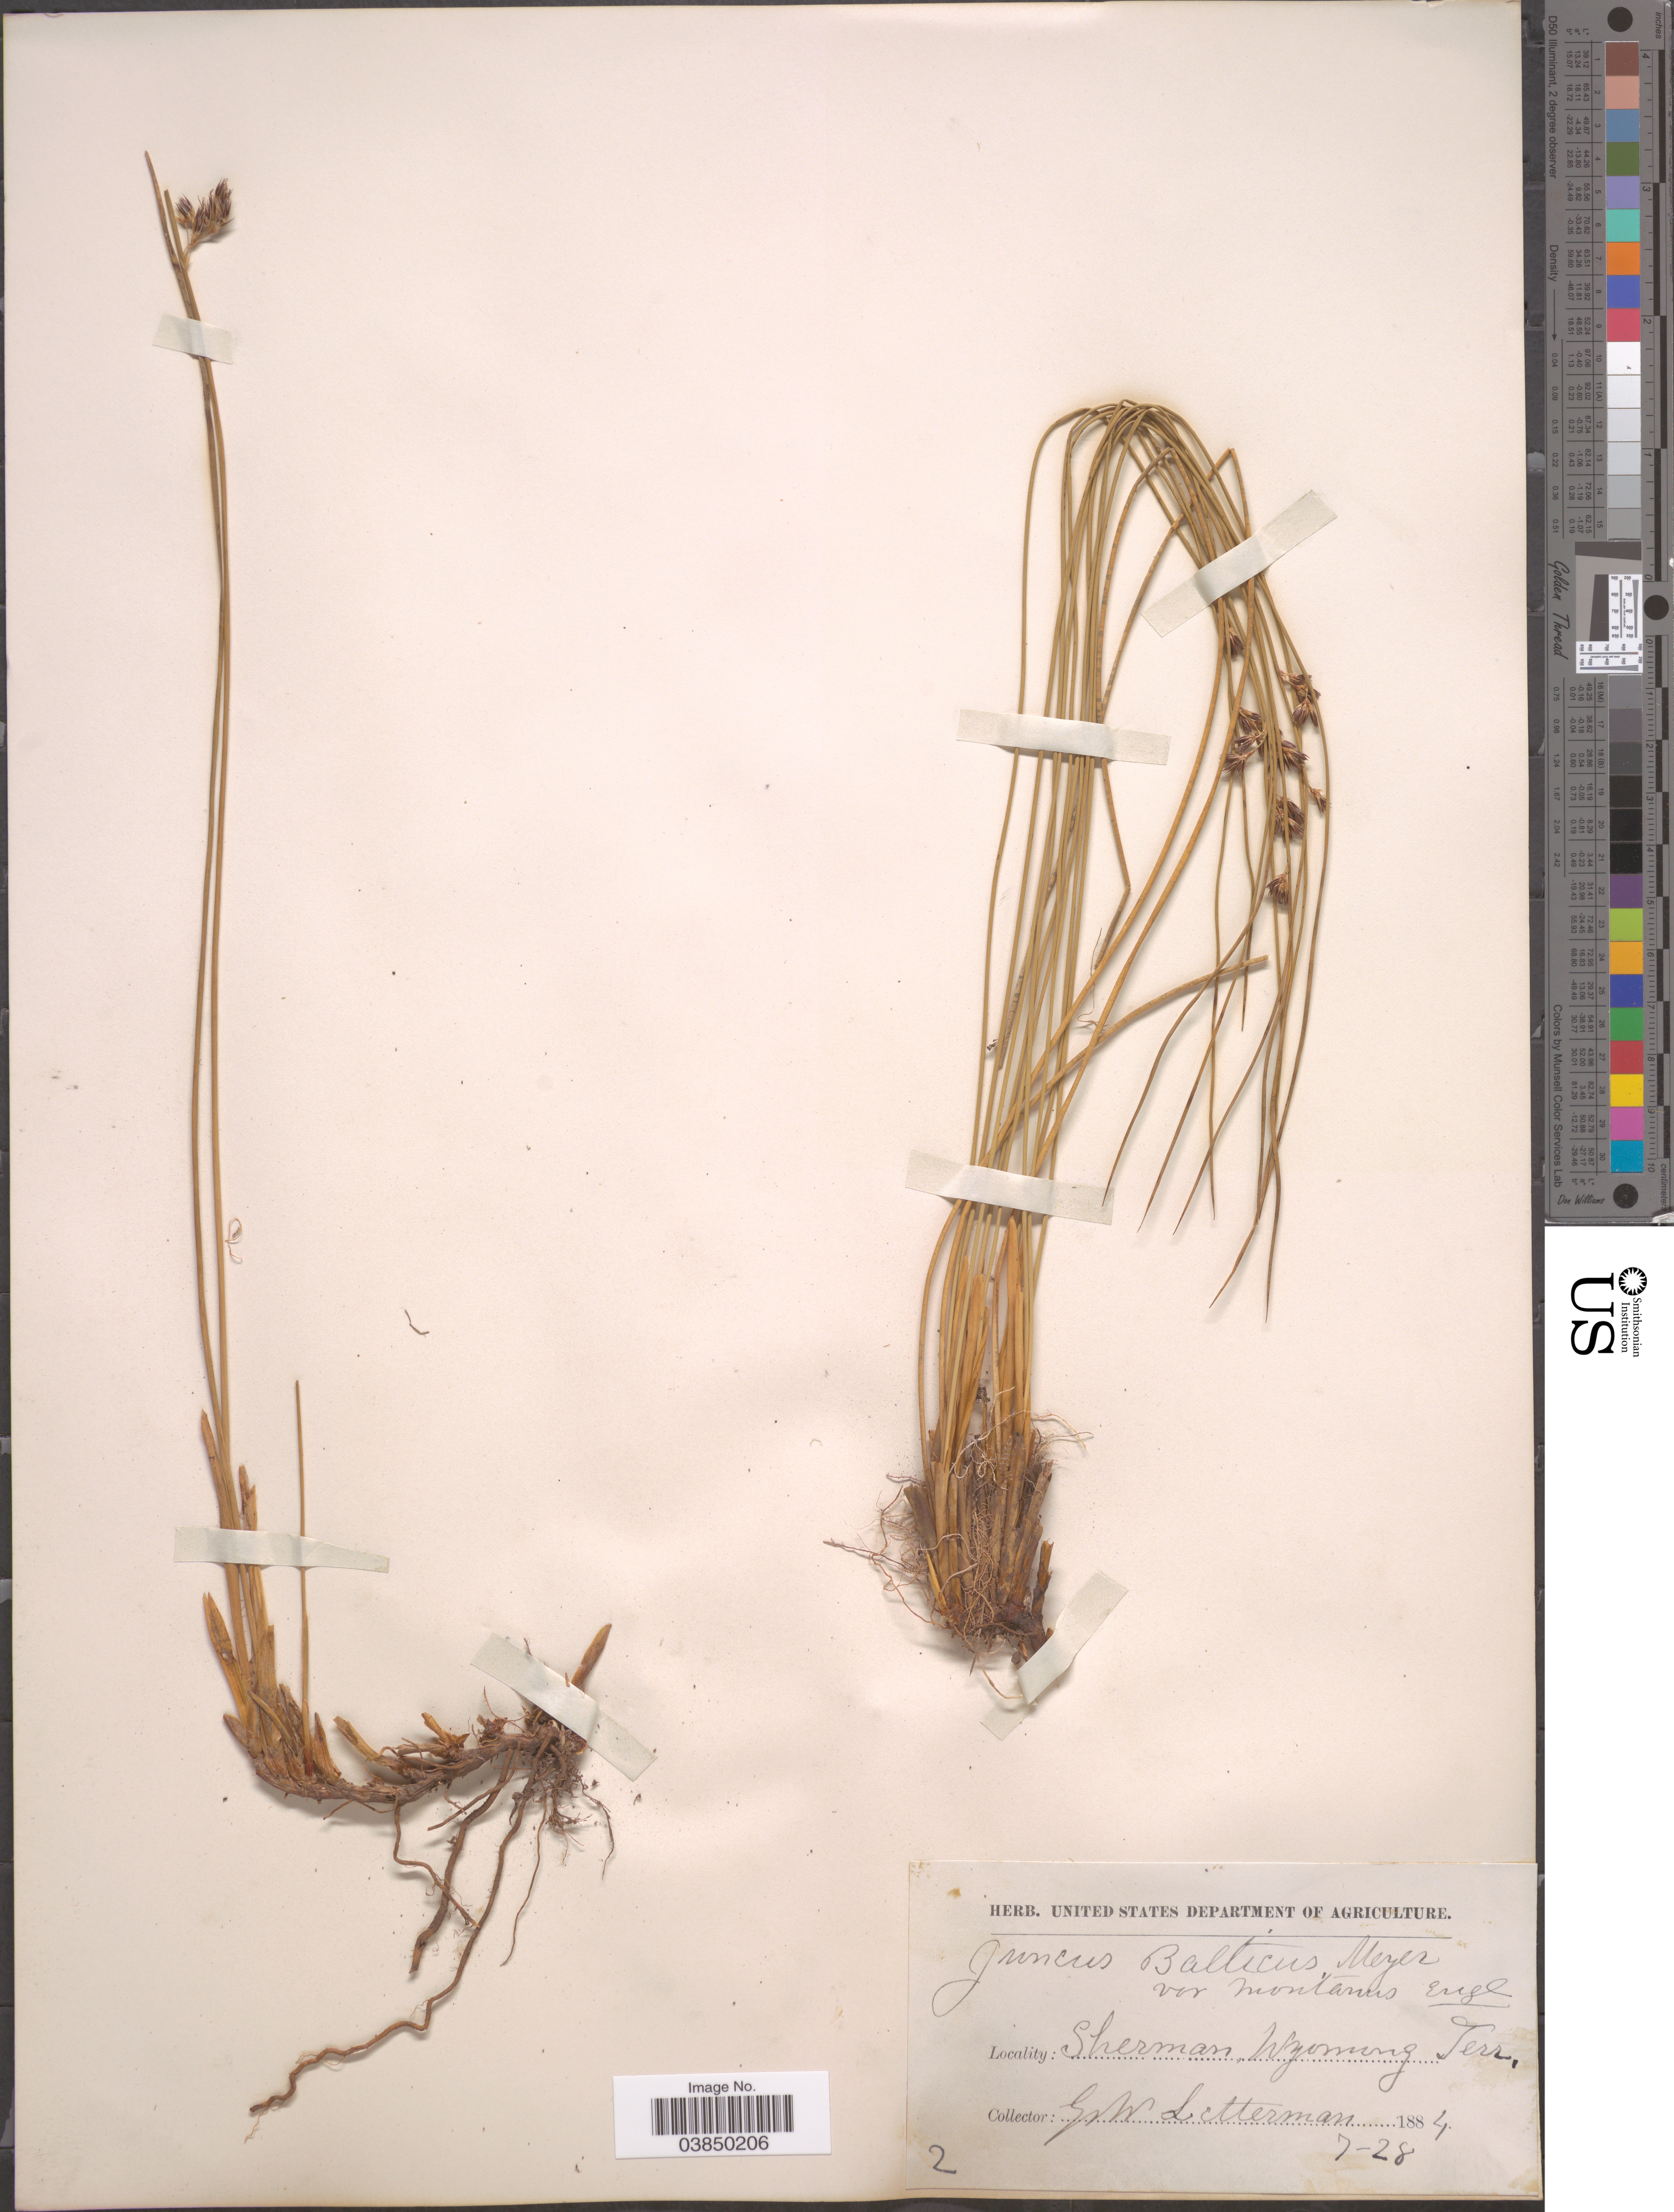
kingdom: Plantae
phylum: Tracheophyta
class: Liliopsida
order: Poales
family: Juncaceae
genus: Juncus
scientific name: Juncus balticus var. montanus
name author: Engelm.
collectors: G. W. Letterman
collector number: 2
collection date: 1884-07-28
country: United States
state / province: Wyoming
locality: Sherman, Wyoming Terr.